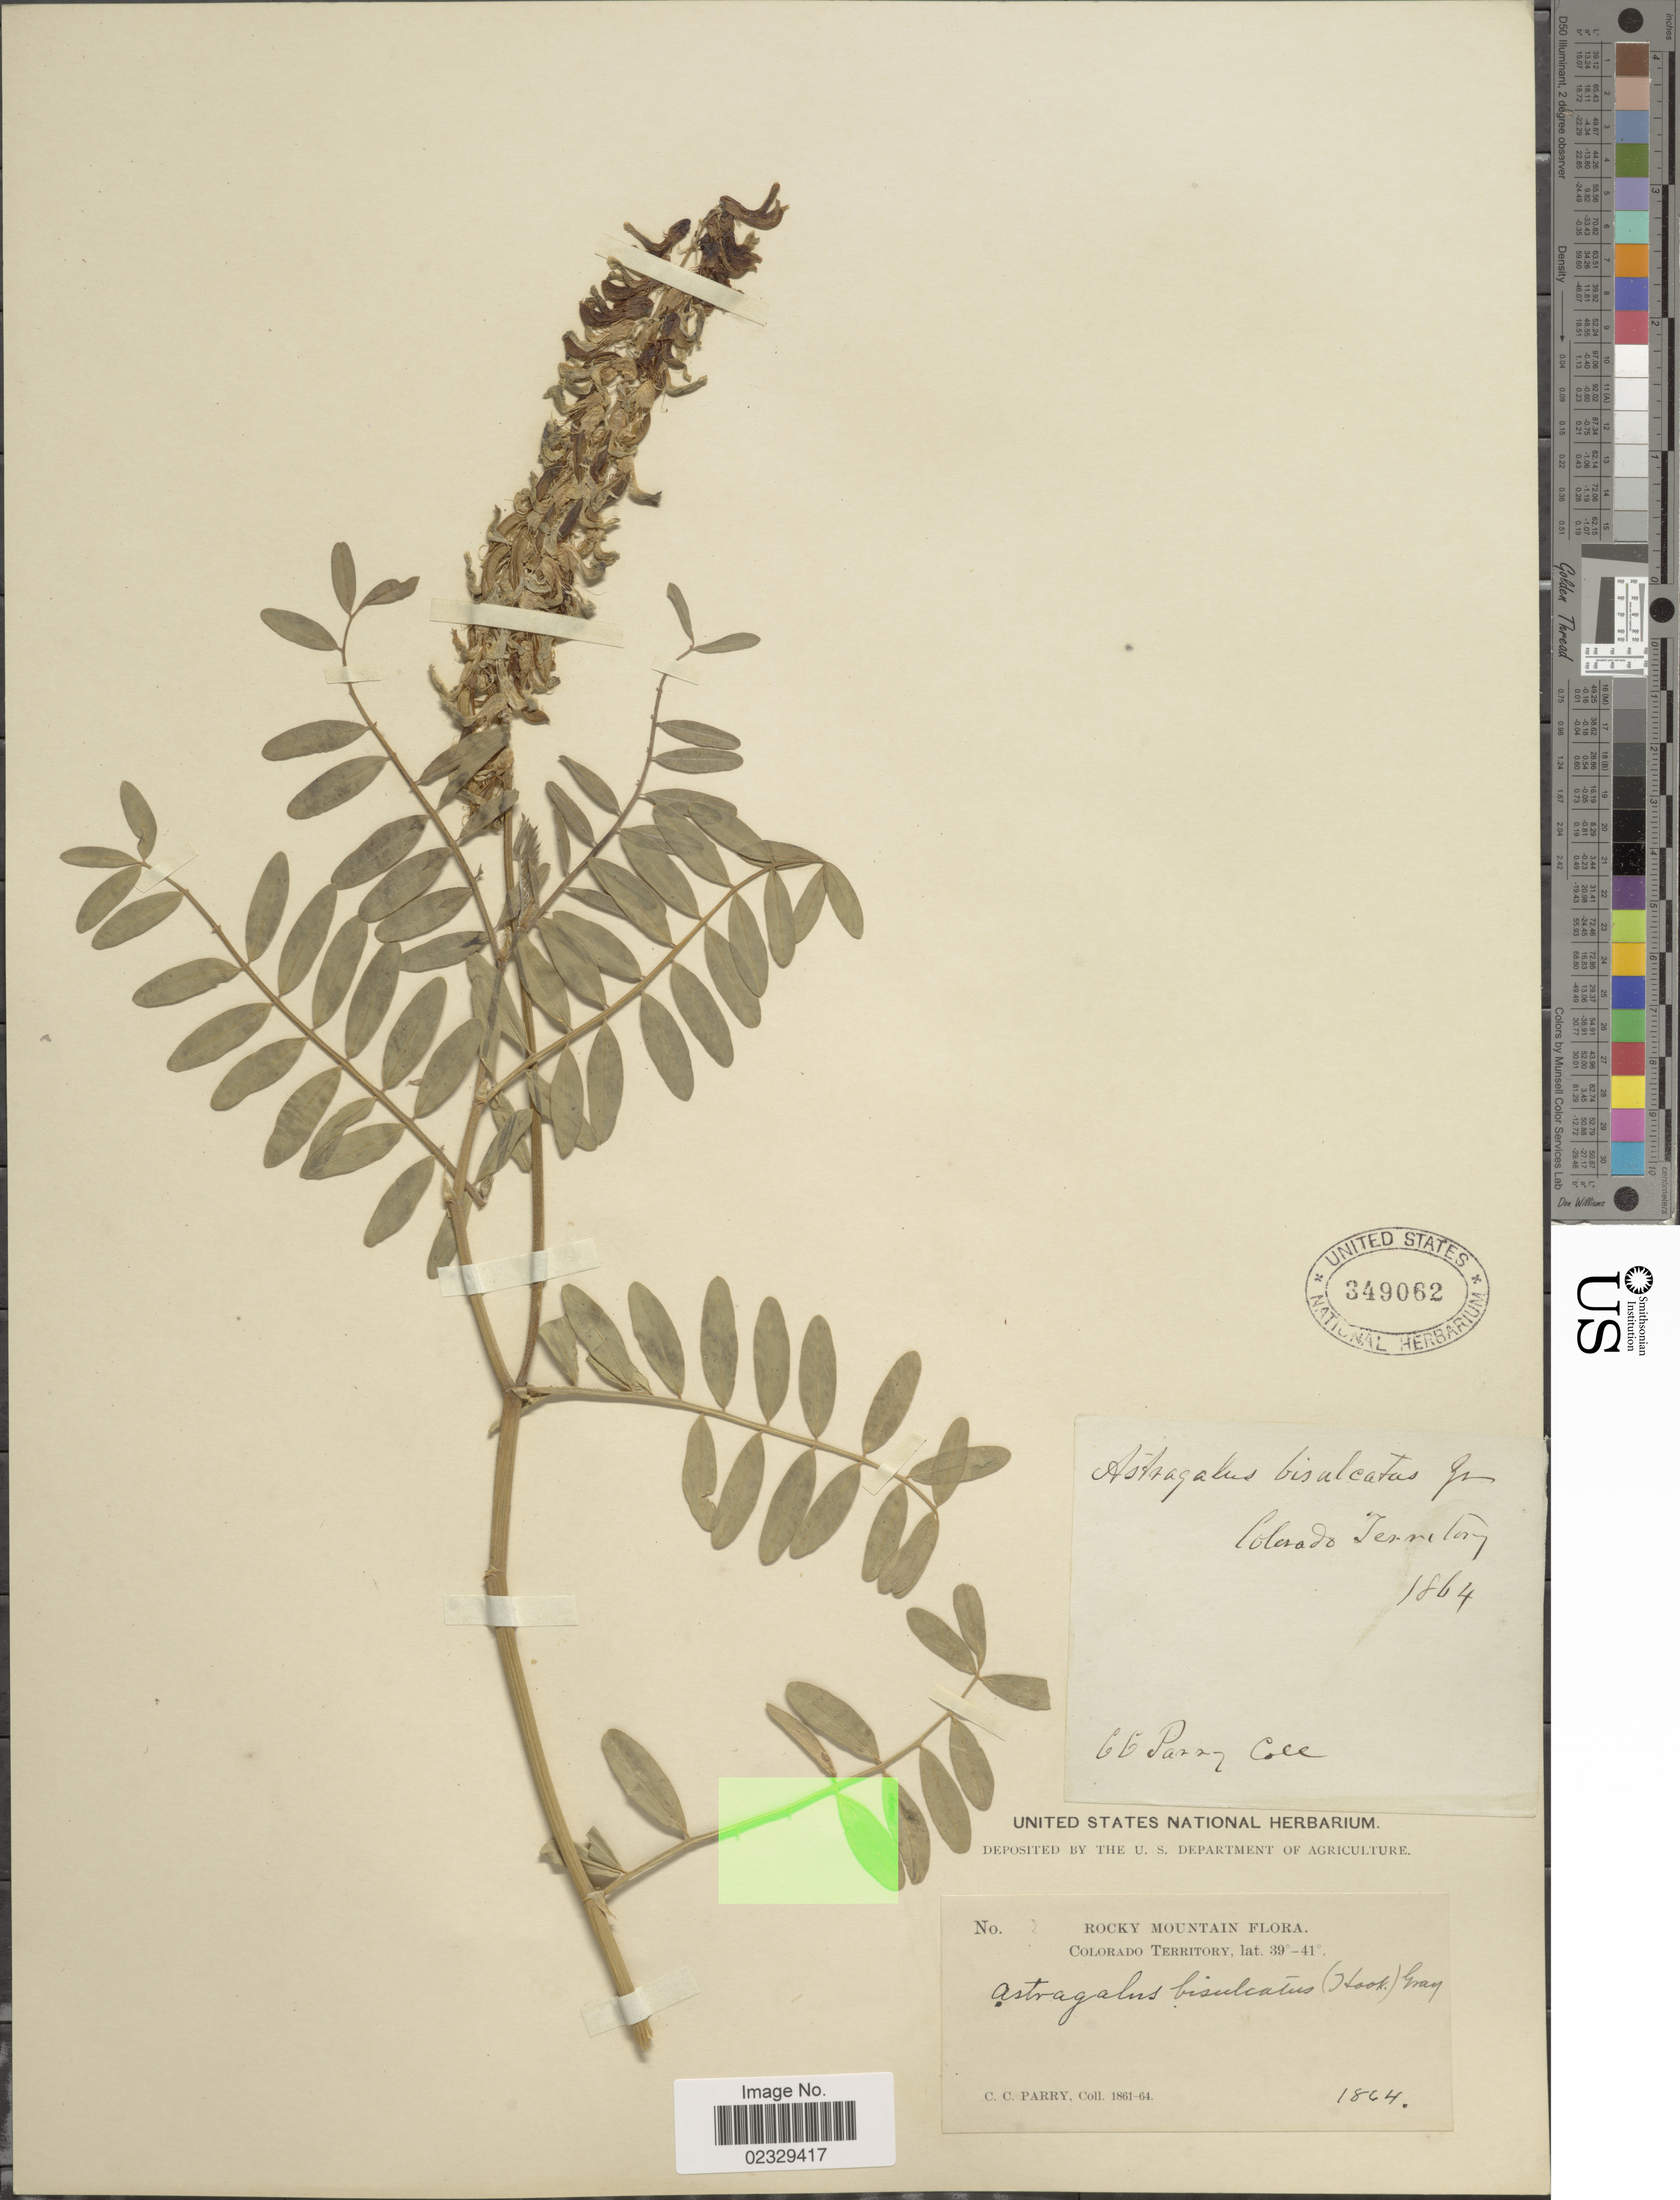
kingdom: Plantae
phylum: Tracheophyta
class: Magnoliopsida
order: Fabales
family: Fabaceae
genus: Astragalus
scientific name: Astragalus bisulcatus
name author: (Hook.) A. Gray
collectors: C. C. Parry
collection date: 1864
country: United States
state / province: Colorado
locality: Rocky Mountain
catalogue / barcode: US 349062